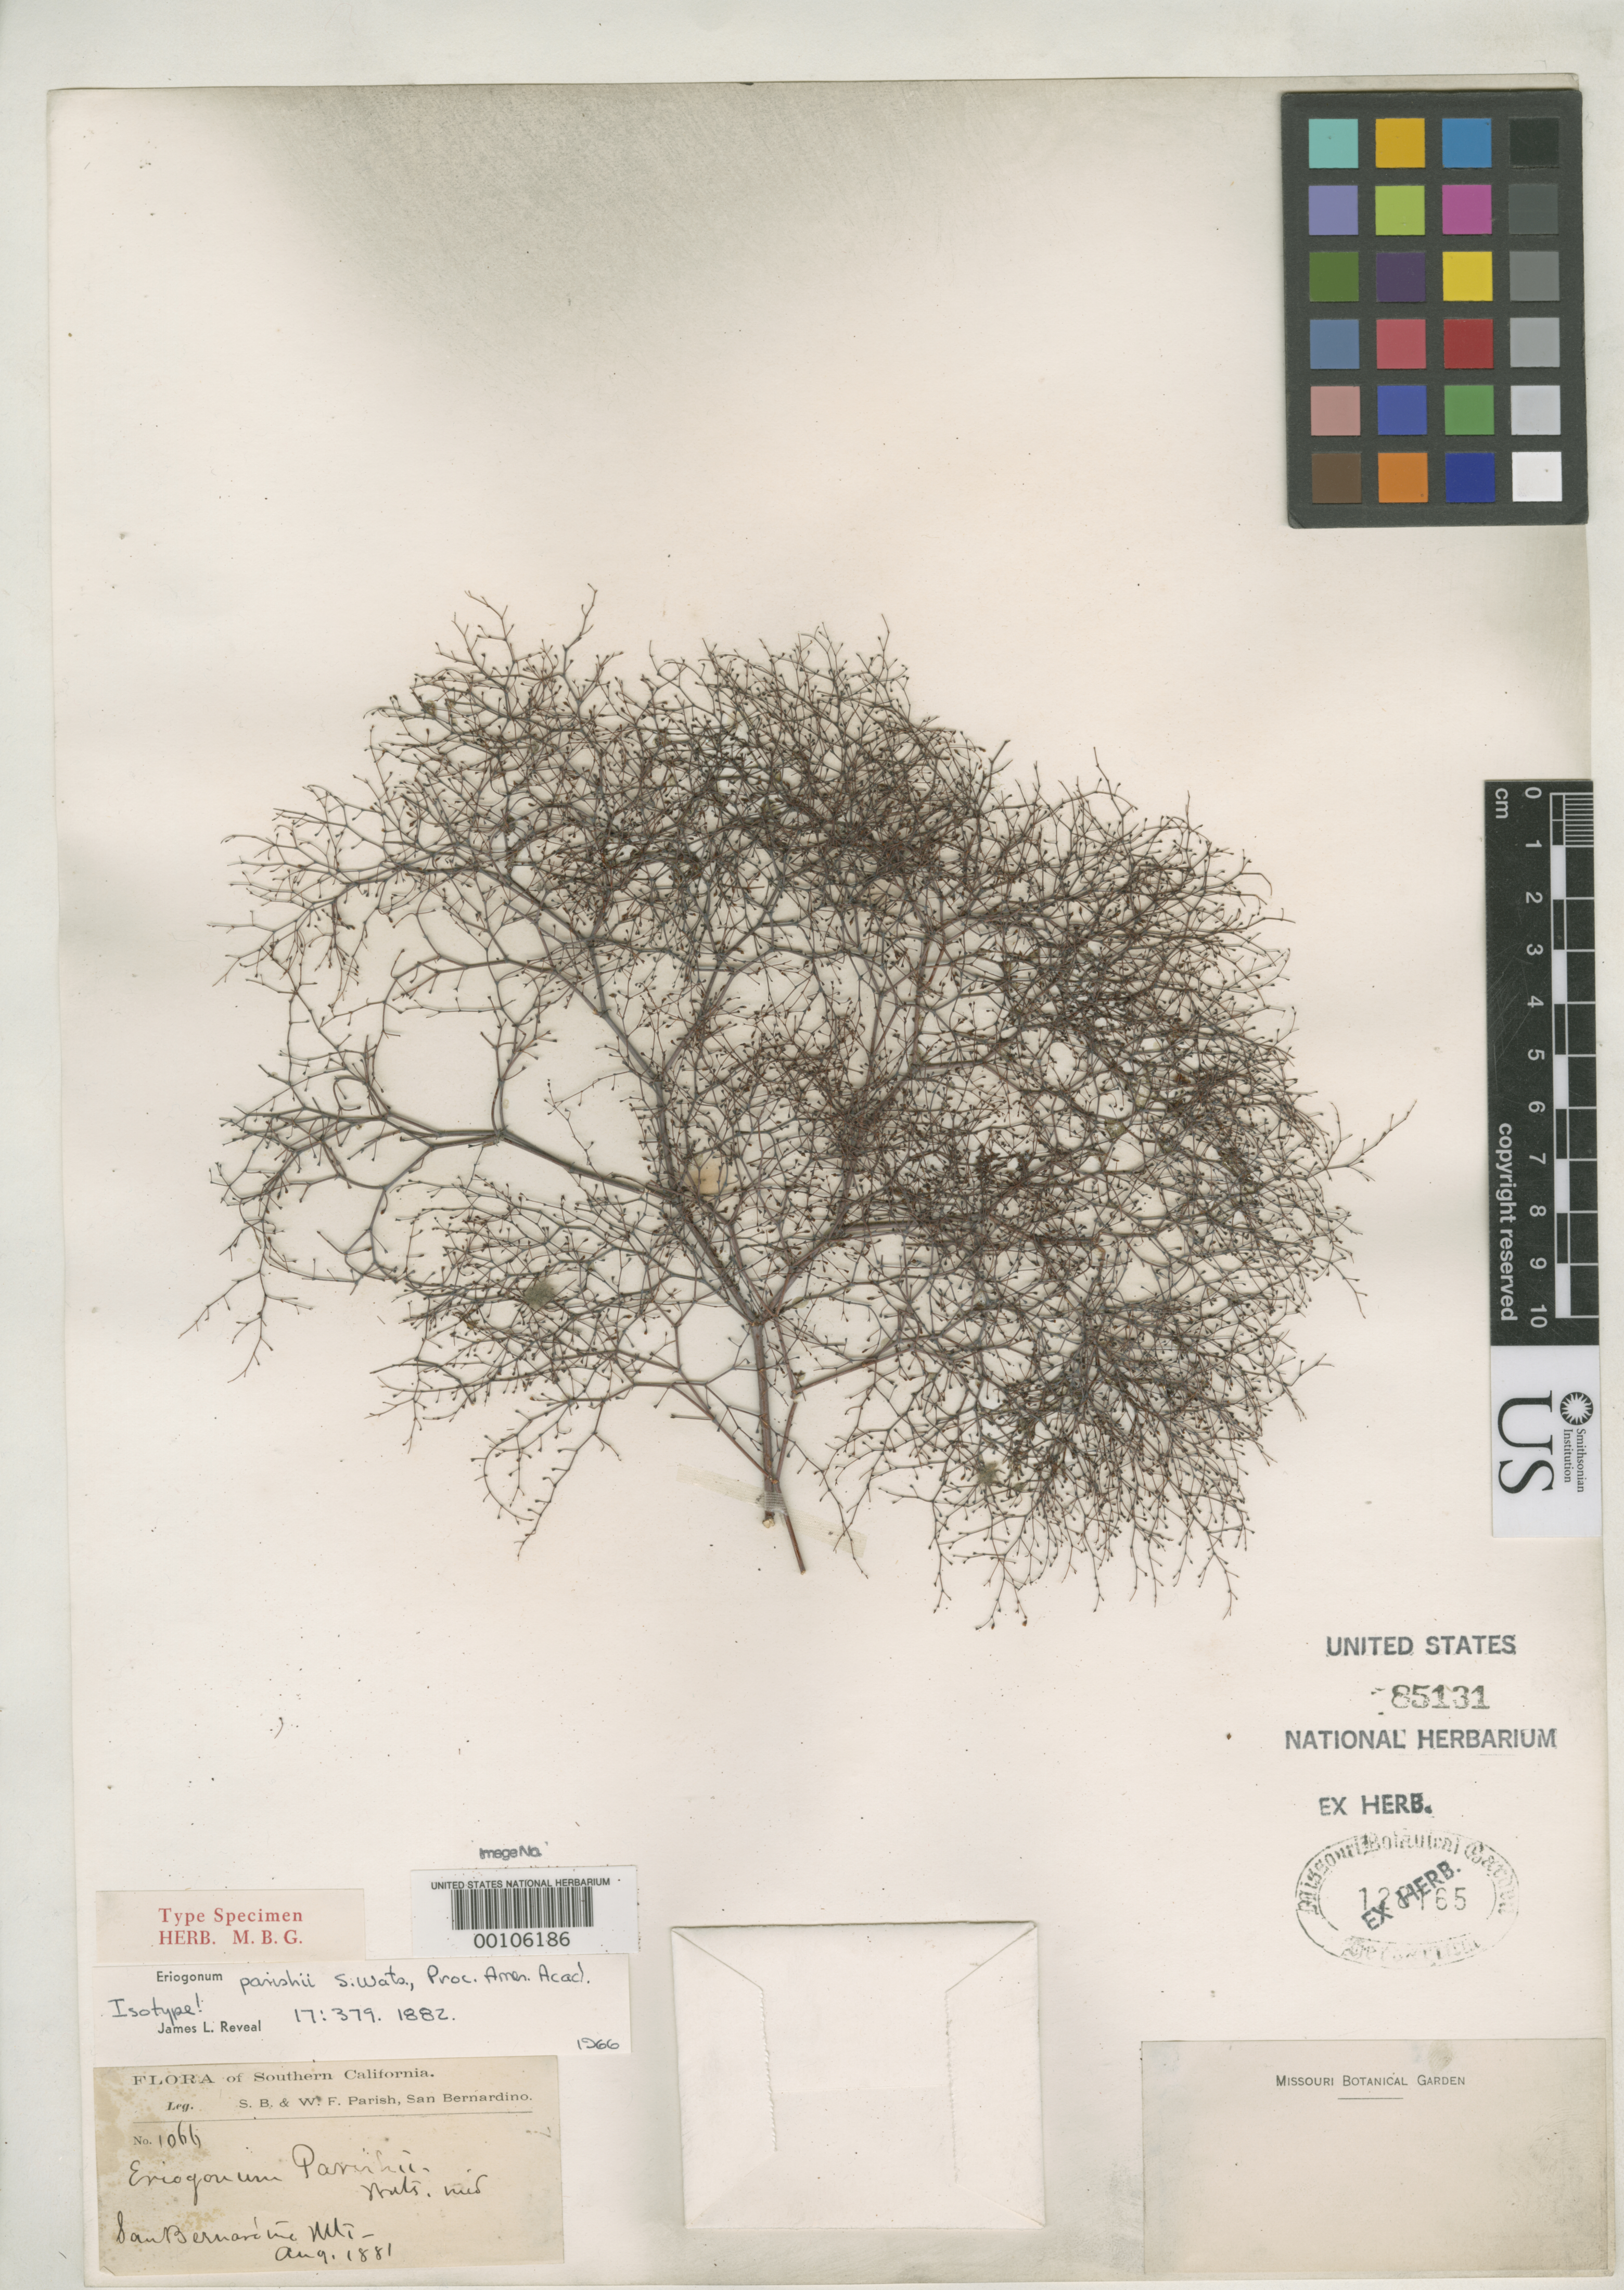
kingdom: Plantae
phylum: Tracheophyta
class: Magnoliopsida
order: Caryophyllales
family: Polygonaceae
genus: Eriogonum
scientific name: Eriogonum parishii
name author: S. Watson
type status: Isotype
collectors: S. B. Parish & W. F. Parish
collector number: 1066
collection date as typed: Aug 1881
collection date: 1881-08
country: United States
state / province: California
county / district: San Bernardino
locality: San Bernardino Mts.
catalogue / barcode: US 85131